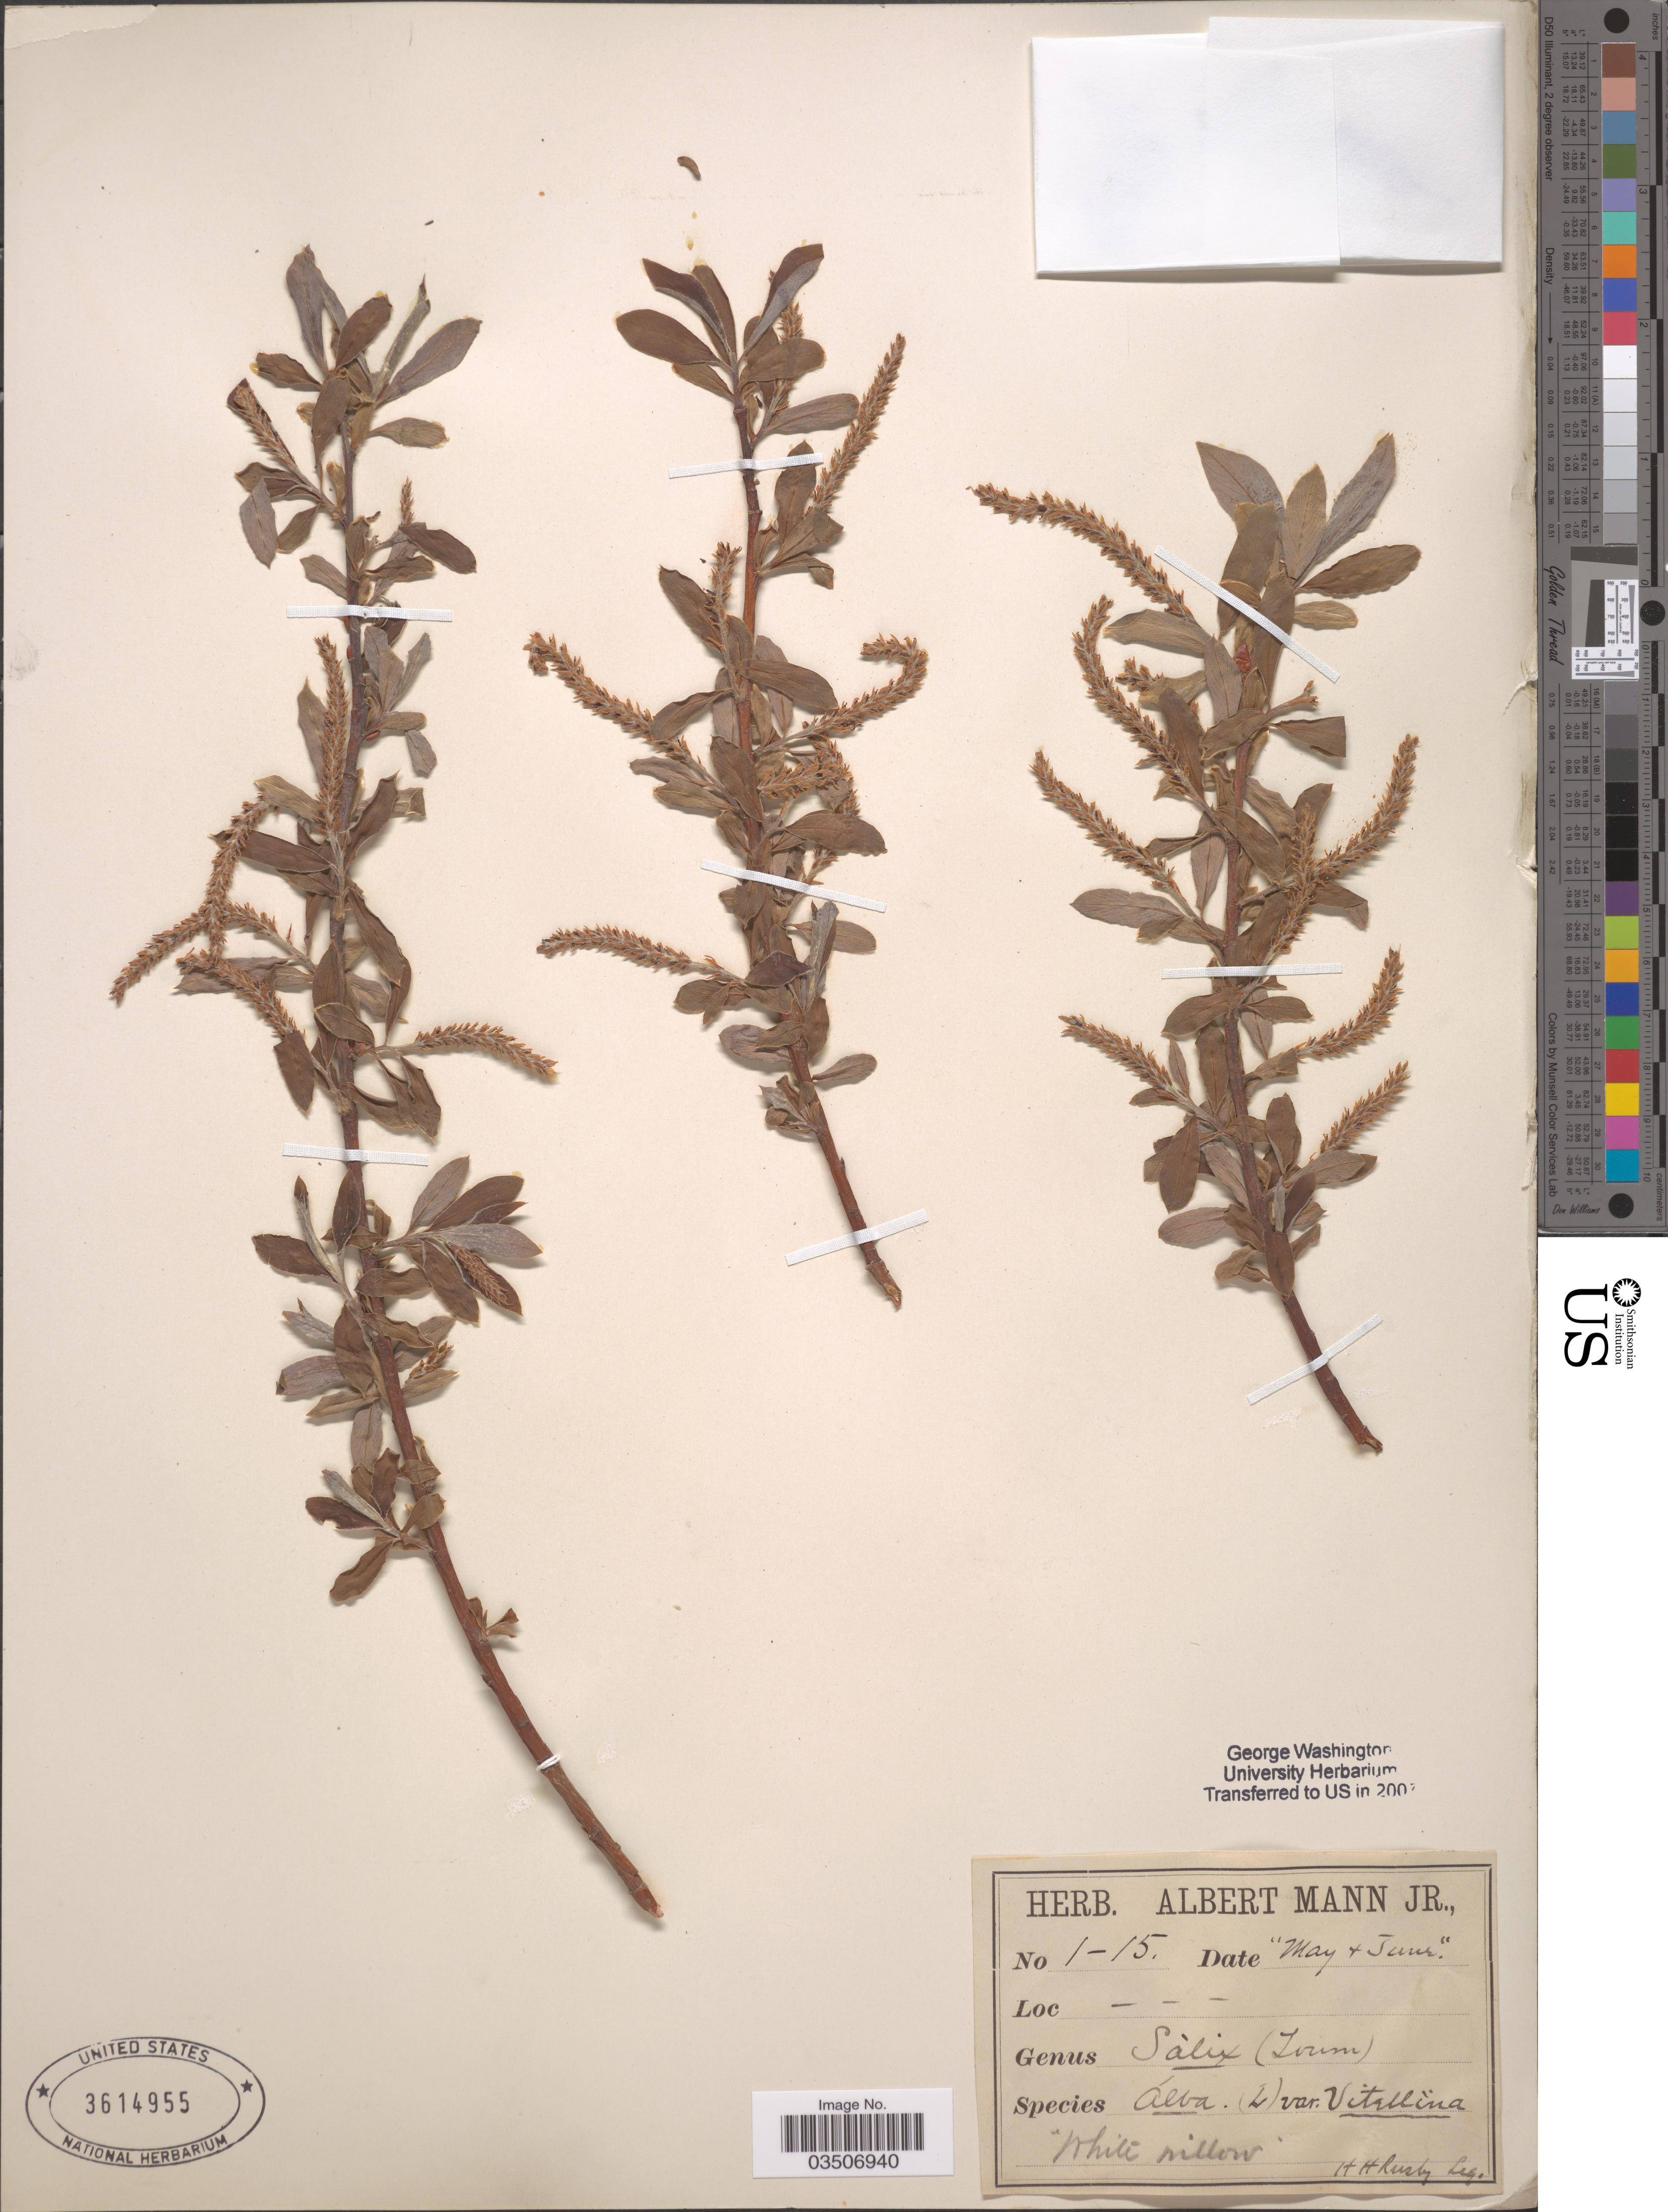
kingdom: Plantae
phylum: Tracheophyta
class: Magnoliopsida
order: Malpighiales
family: Salicaceae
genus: Salix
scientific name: Salix alba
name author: L.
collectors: H. H. Rusby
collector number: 1-15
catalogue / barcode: US 3614955